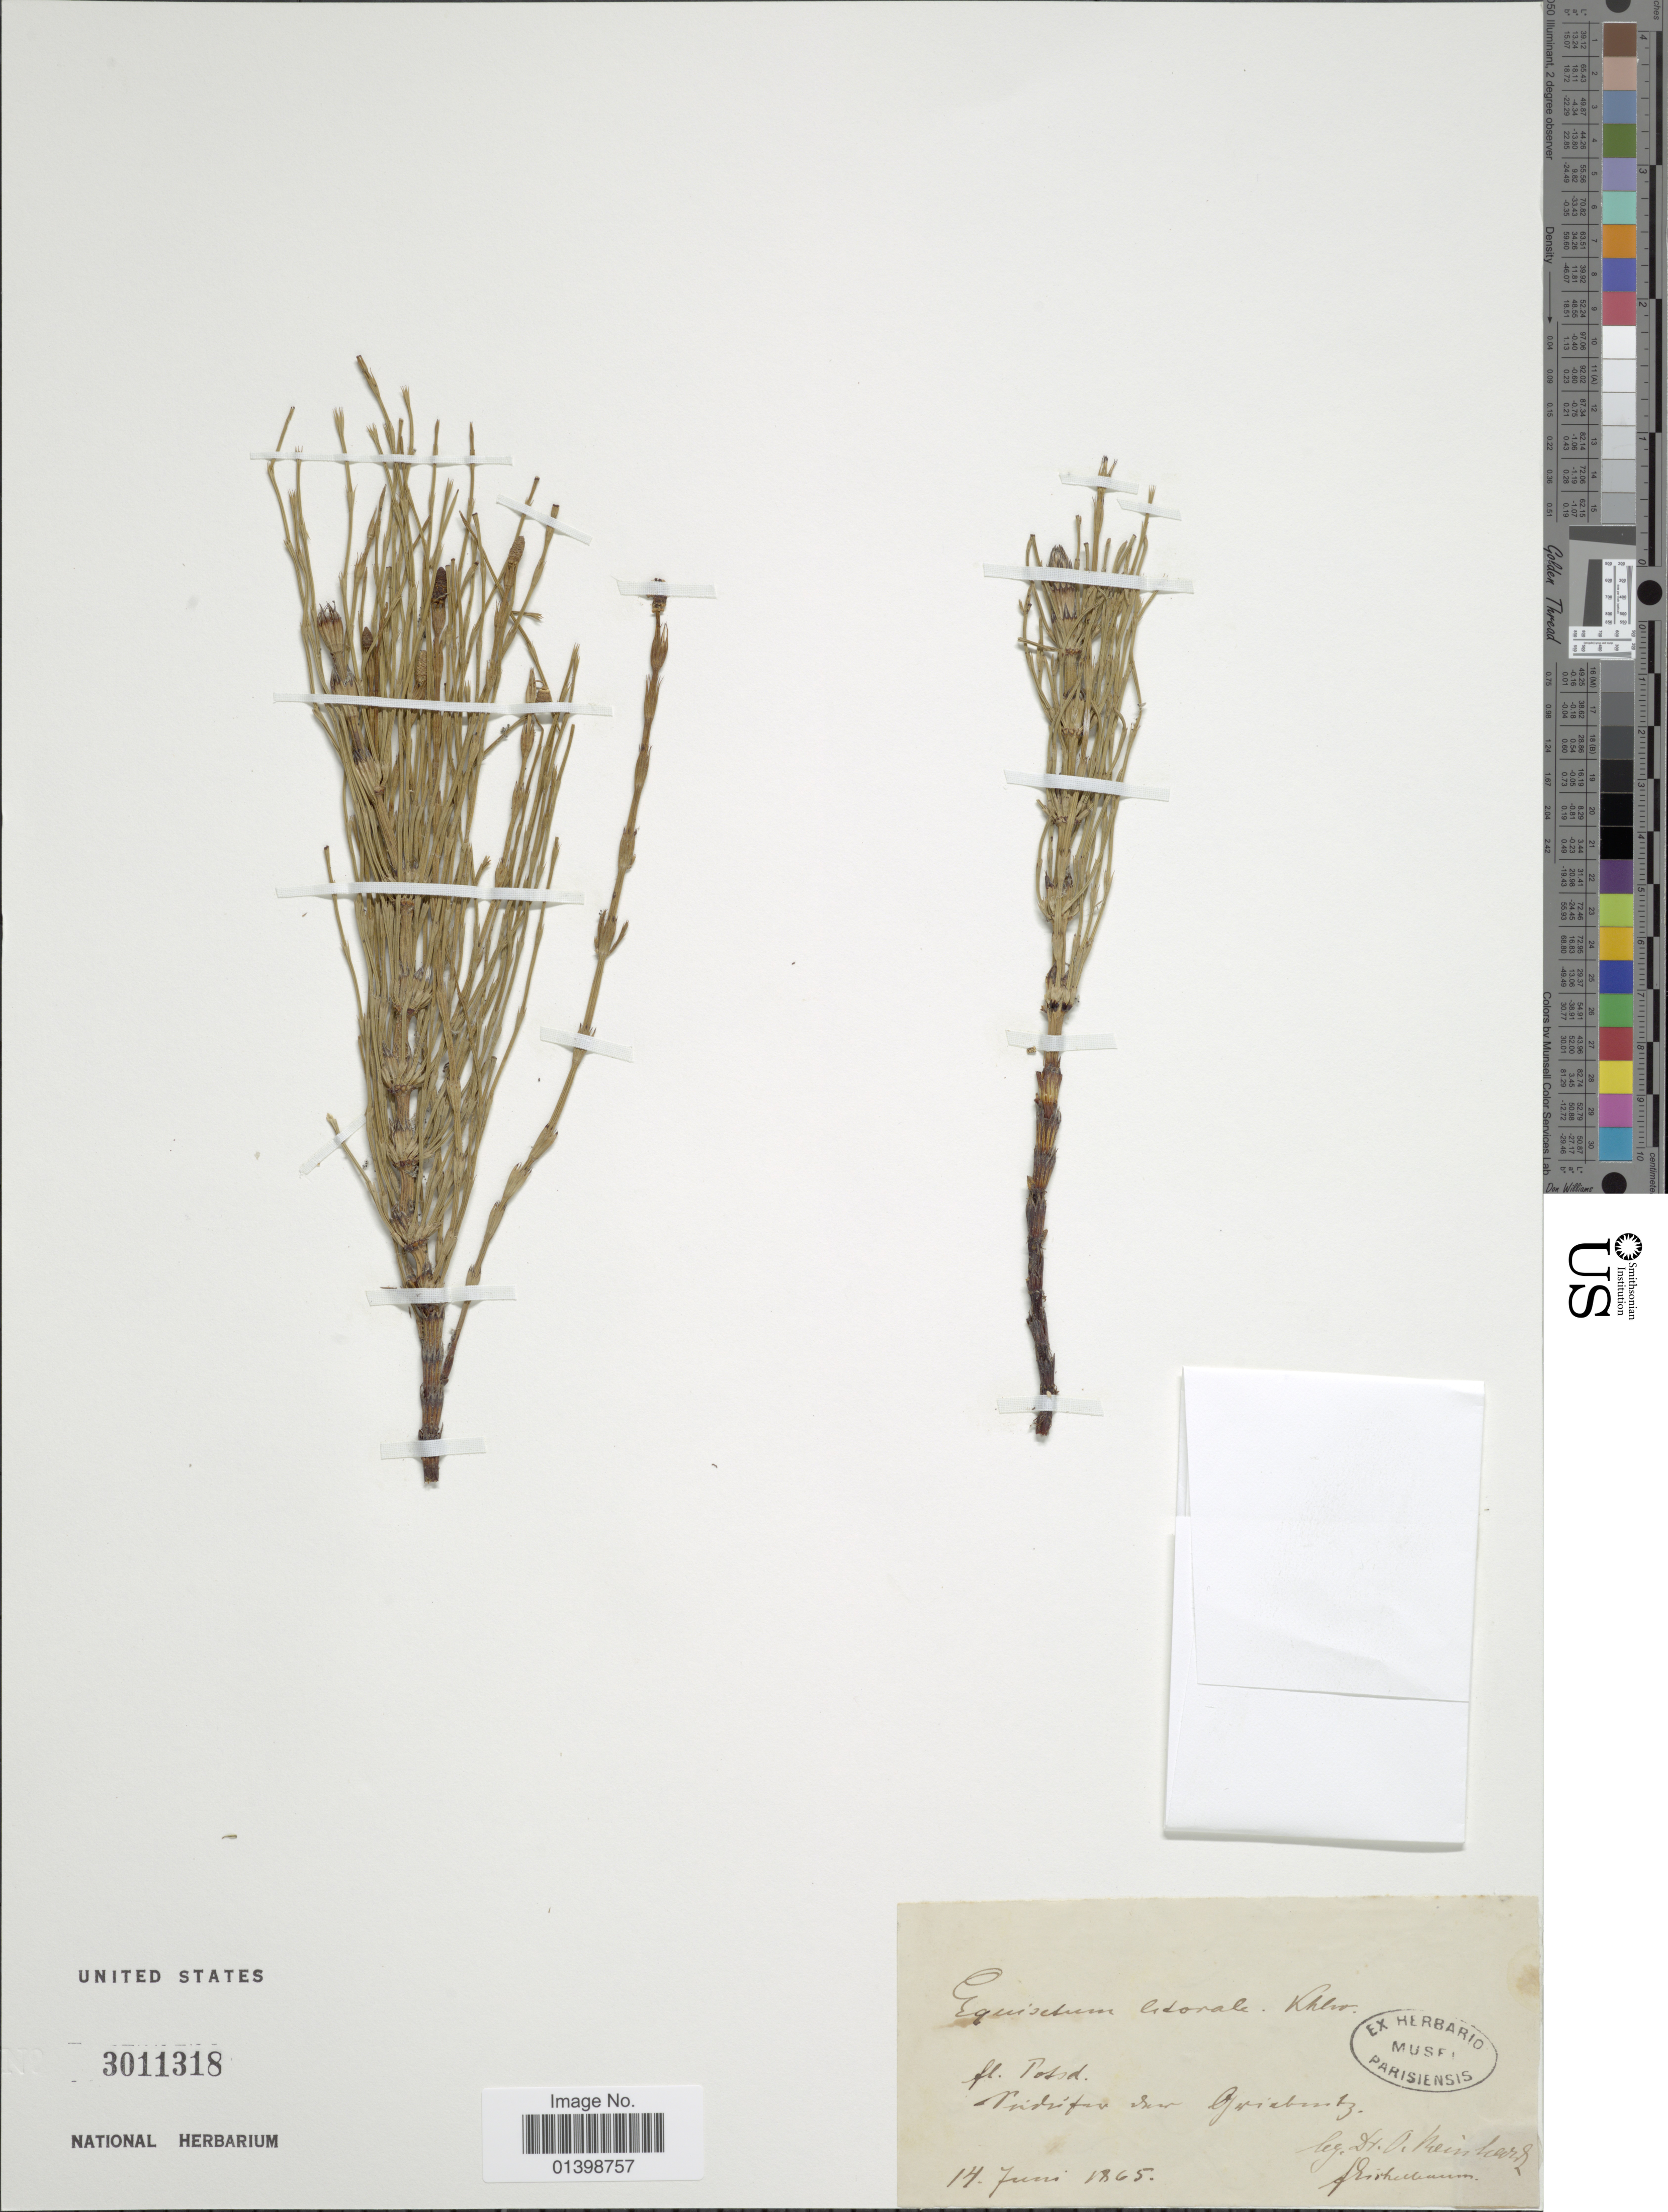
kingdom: Plantae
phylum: Tracheophyta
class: Polypodiopsida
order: Equisetales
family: Equisetaceae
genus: Equisetum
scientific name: Equisetum x litorale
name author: Kuhlw.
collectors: A. Reinhardt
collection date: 1865-06-14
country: Germany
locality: Potsdam, Pridi [illegible text] von Grietmitz [interpreted]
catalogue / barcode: US 3011318